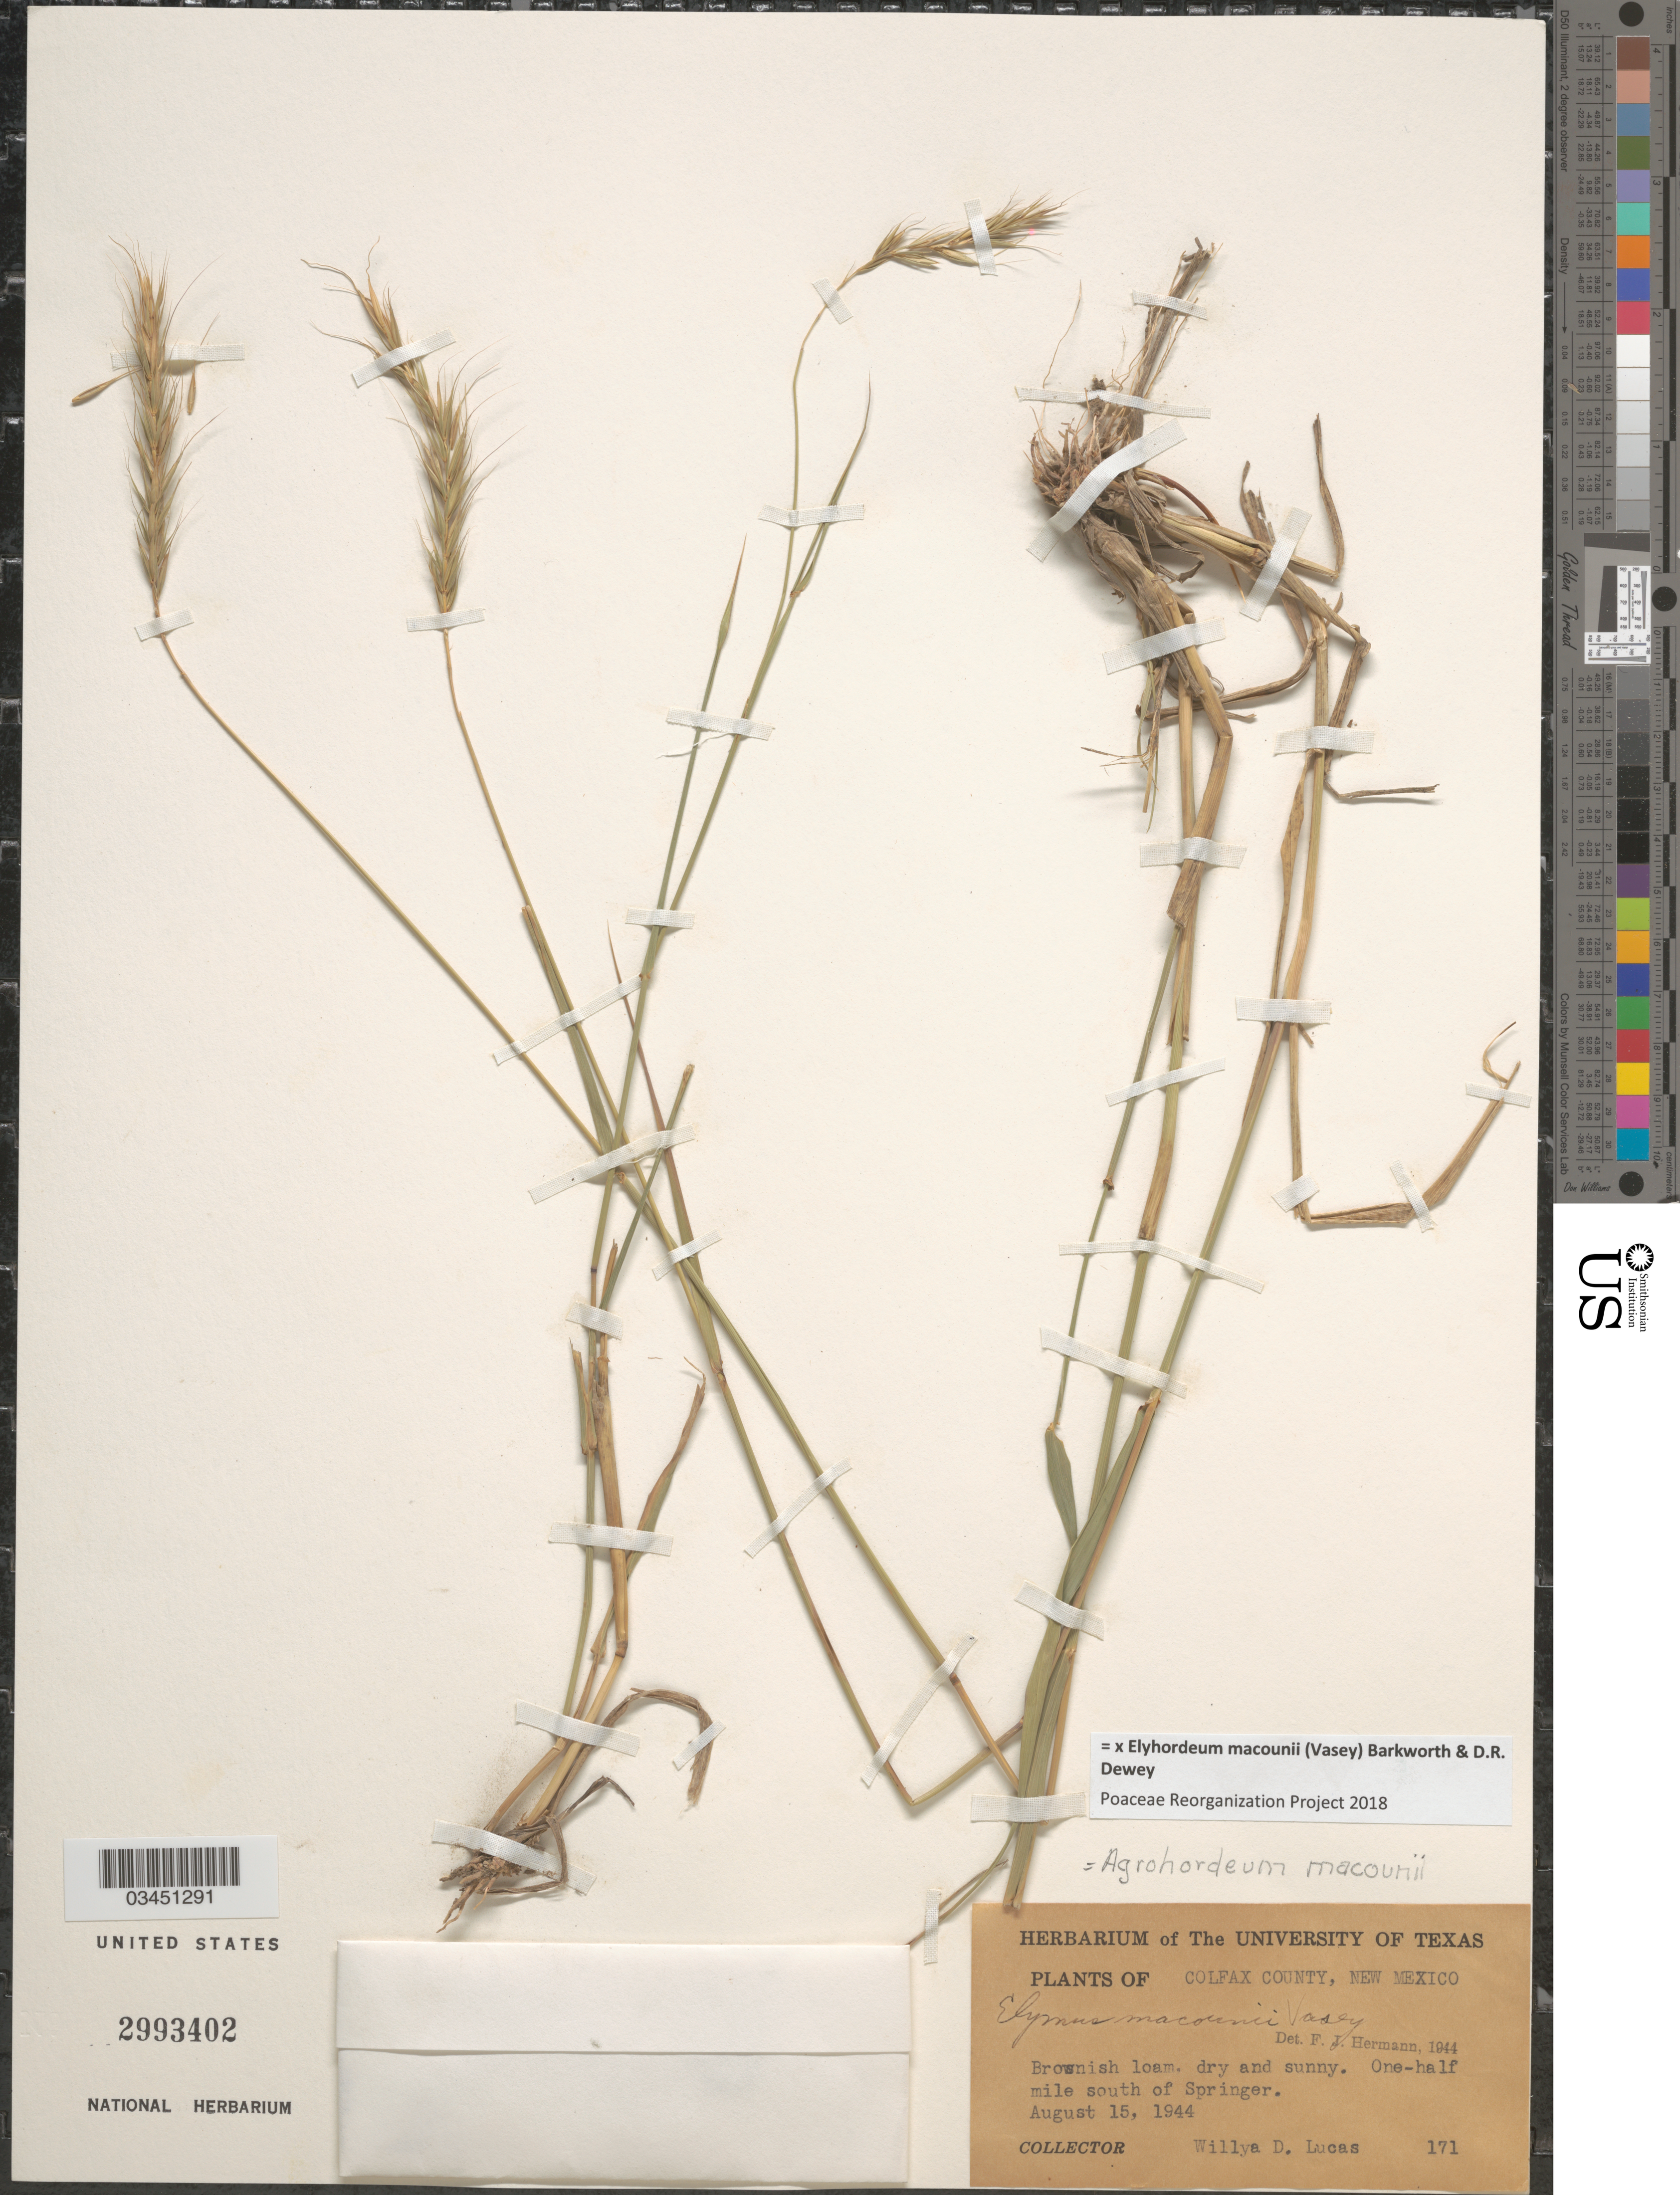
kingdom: Plantae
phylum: Tracheophyta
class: Liliopsida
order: Poales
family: Poaceae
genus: Elyhordeum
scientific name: x Elyhordeum macounii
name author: (Vasey) Barkworth & Dewey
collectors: W. Lucas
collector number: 171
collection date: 1944-08-15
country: United States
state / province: New Mexico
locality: Colfax County. One-half mile east of Springer.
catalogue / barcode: US 2993402